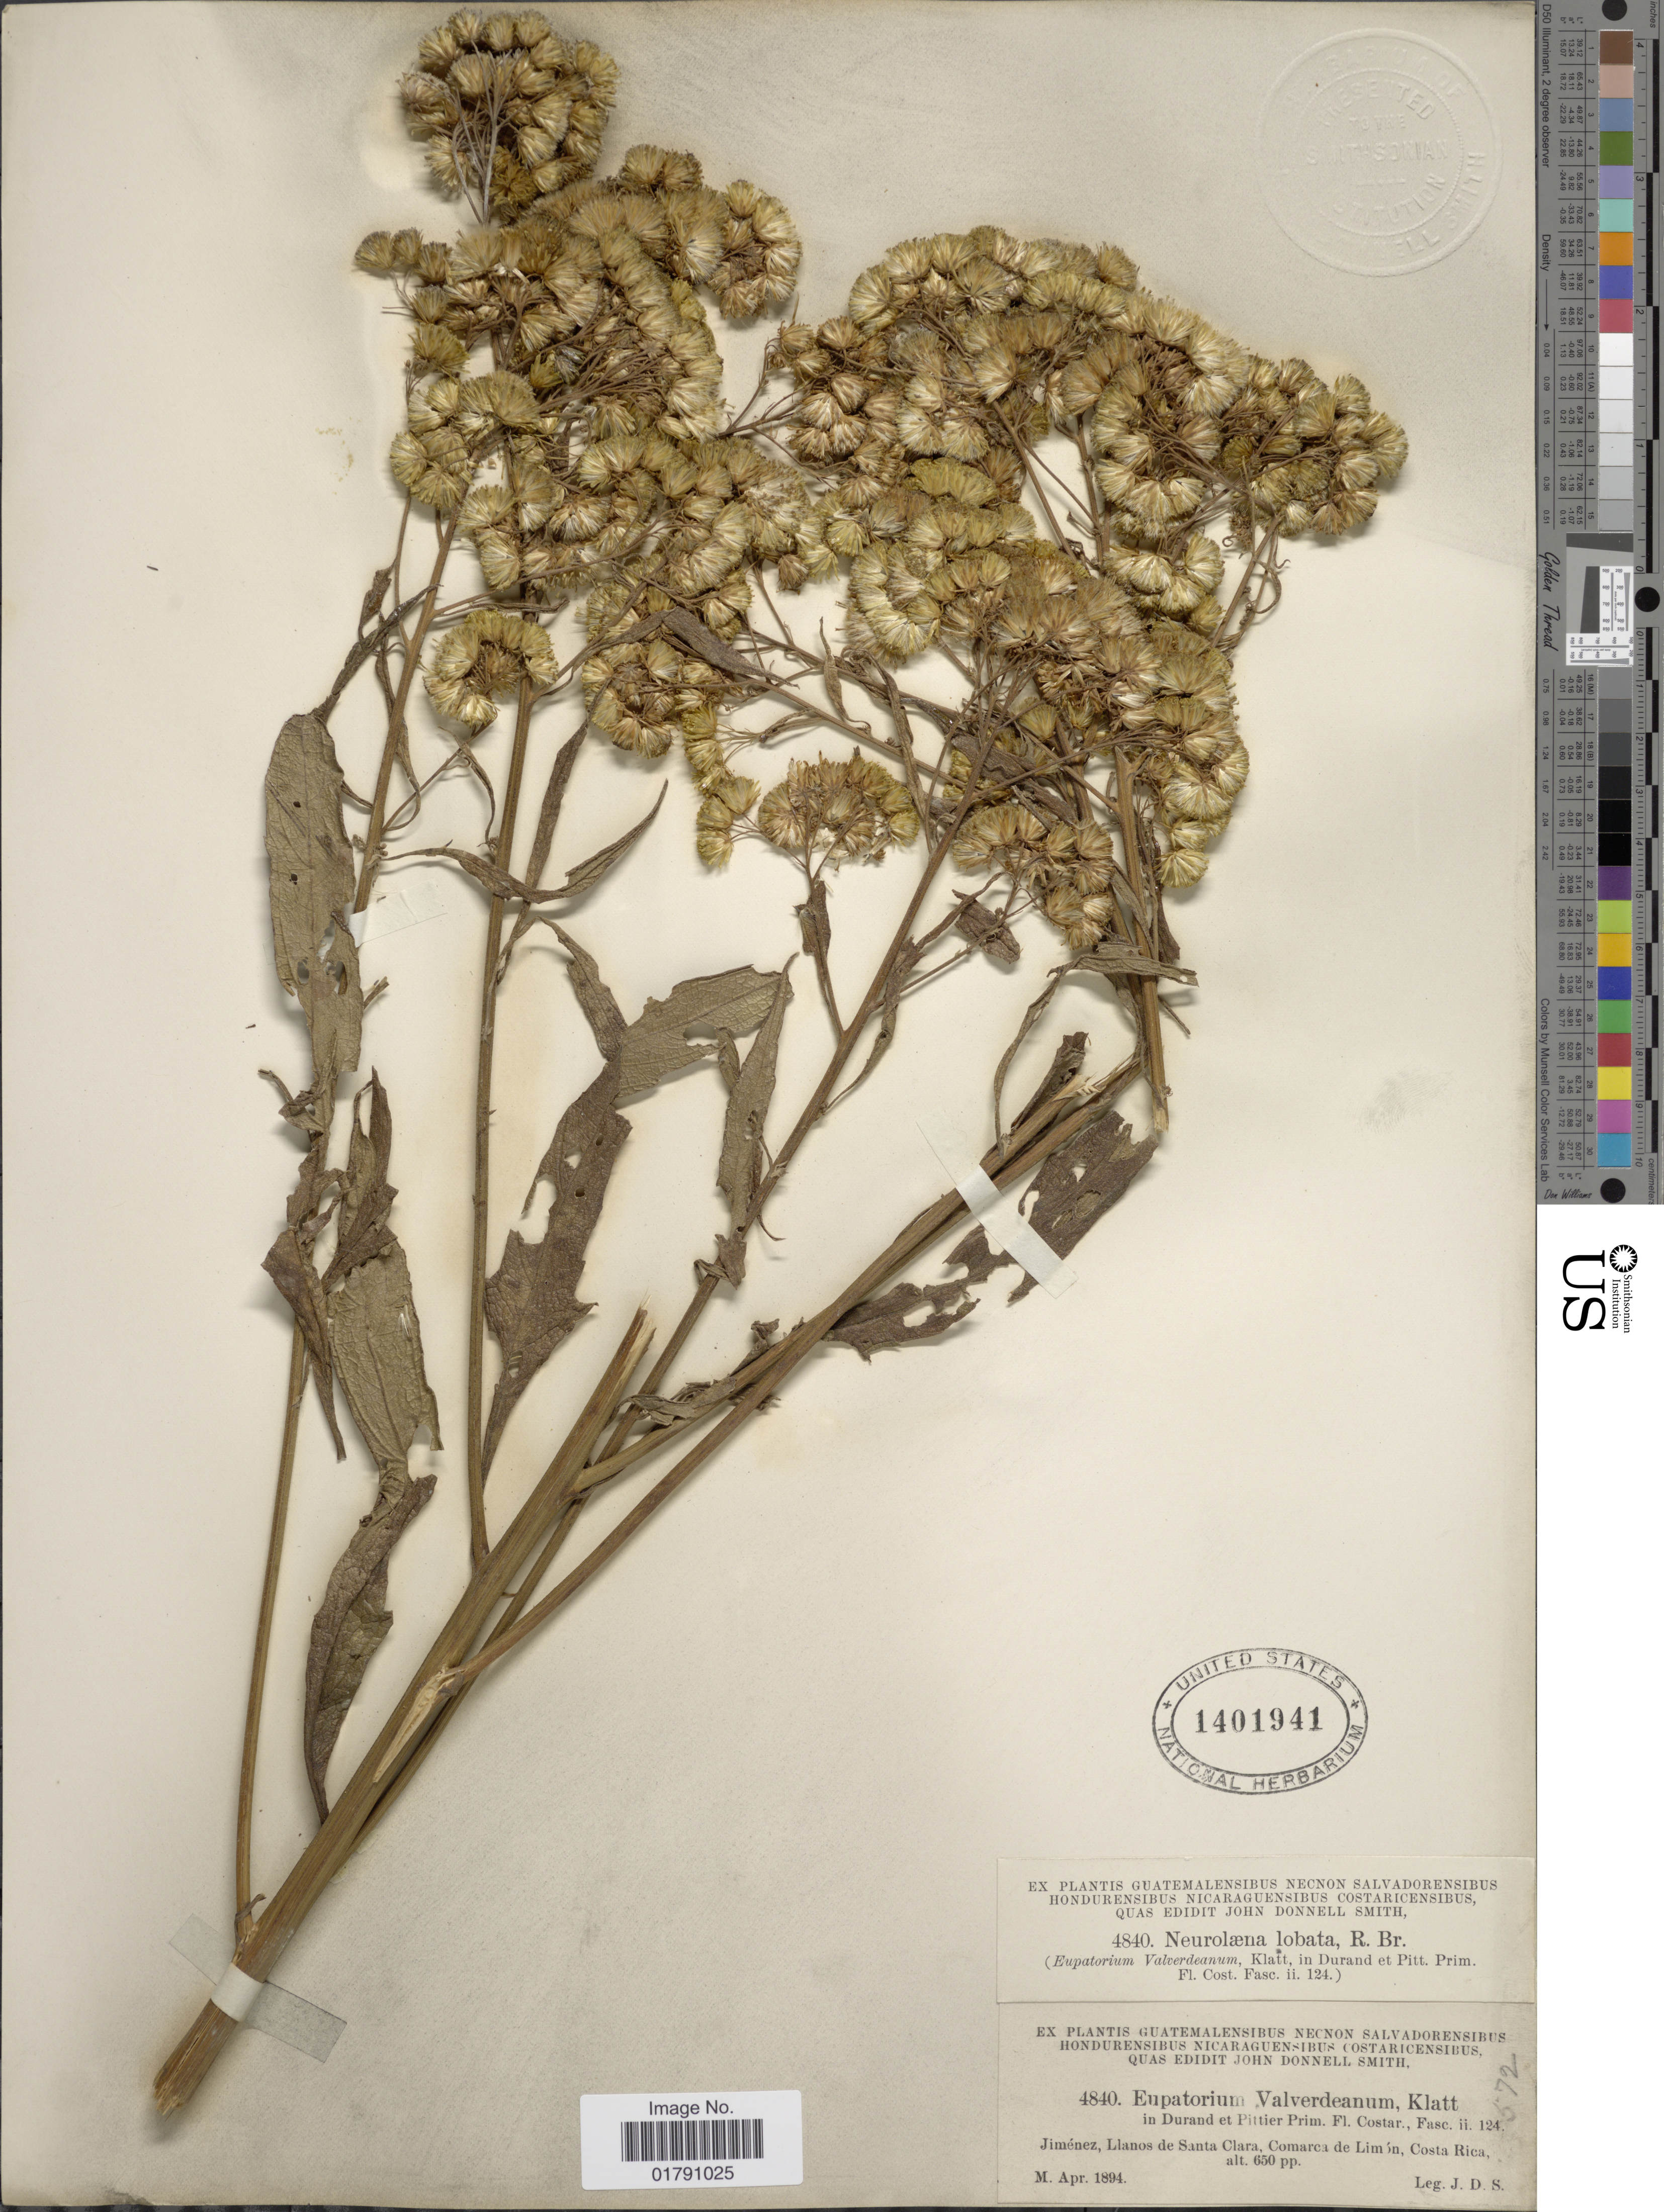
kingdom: Plantae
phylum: Tracheophyta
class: Magnoliopsida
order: Asterales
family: Asteraceae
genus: Neurolaena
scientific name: Neurolaena lobata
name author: (L.) R. Br. ex Cass.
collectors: J. Donnell Smith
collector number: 4840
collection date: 1894-04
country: Costa Rica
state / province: Limón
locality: Jimenez, Llanos de Santa Clara, Comarca de Limon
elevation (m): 198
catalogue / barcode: US 1401941